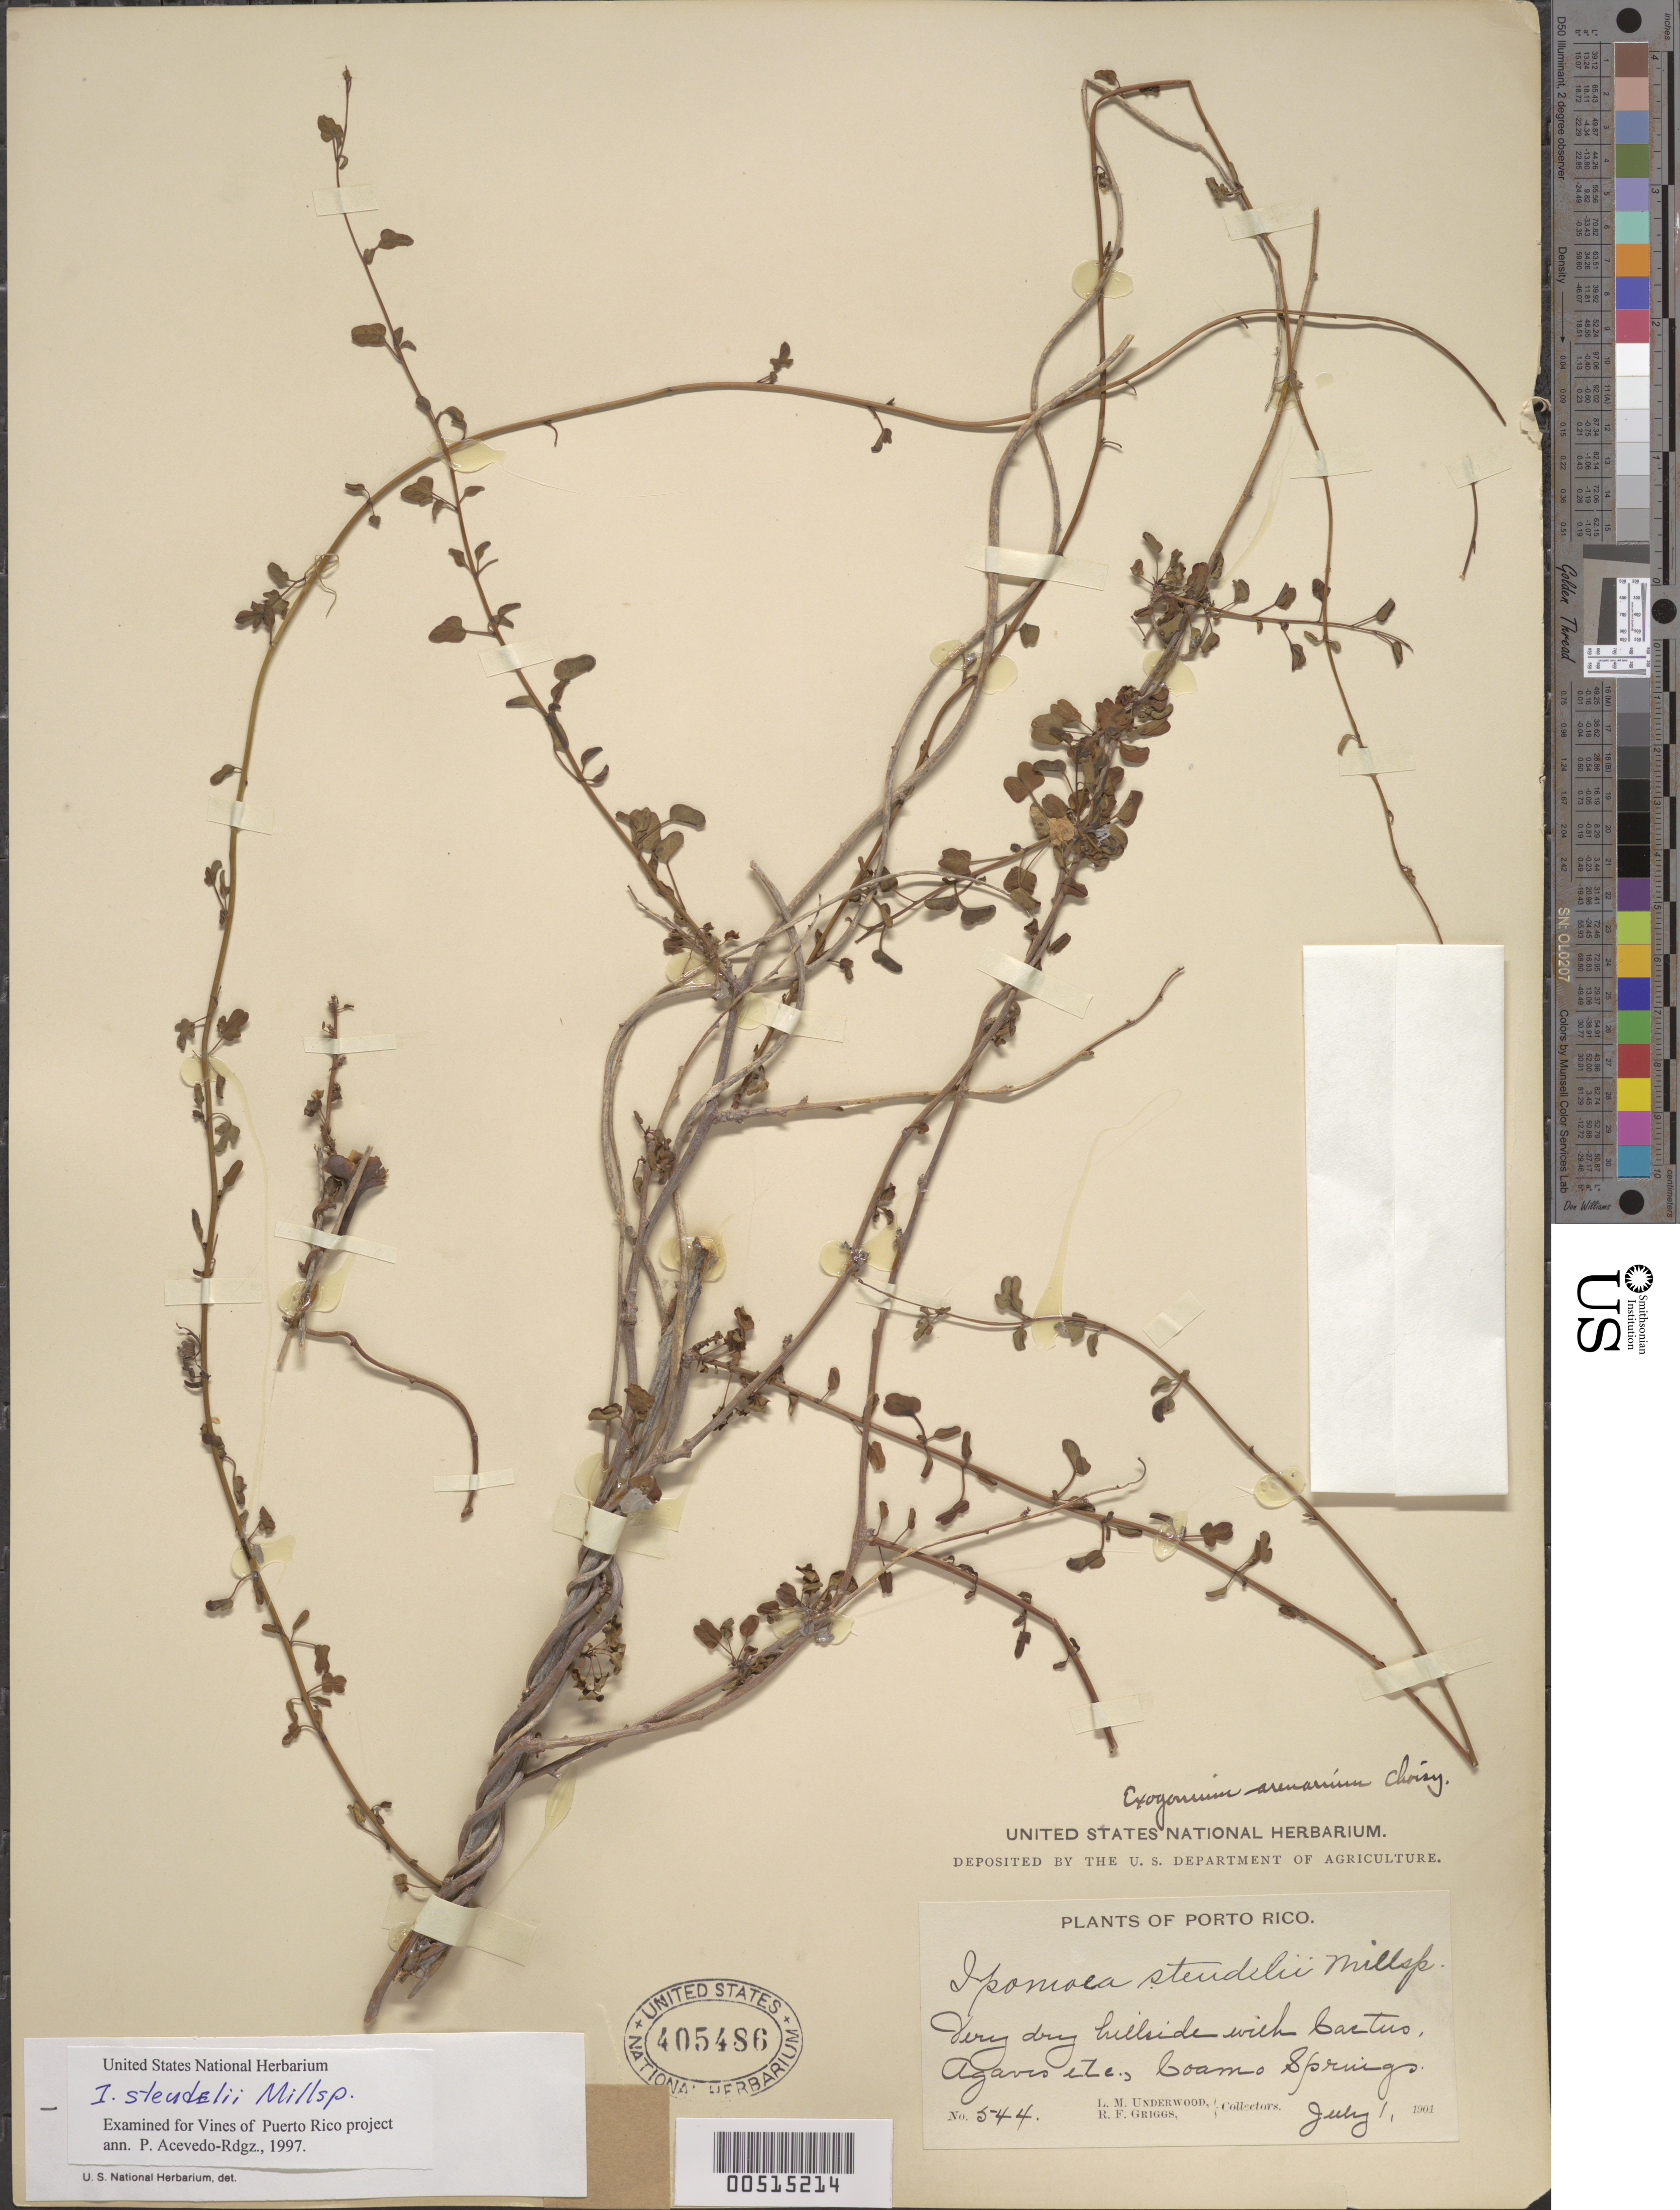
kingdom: Plantae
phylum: Tracheophyta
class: Magnoliopsida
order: Solanales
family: Convolvulaceae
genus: Ipomoea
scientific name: Ipomoea steudelii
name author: Millsp.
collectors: L. M. Underwood & R. F. Griggs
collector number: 544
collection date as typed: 01 Jul 1901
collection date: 1901-07-01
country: Puerto Rico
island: Greater Antilles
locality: Coamo Springs. Very dry hillside with cactus, Agave, etc.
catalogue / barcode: US 405486